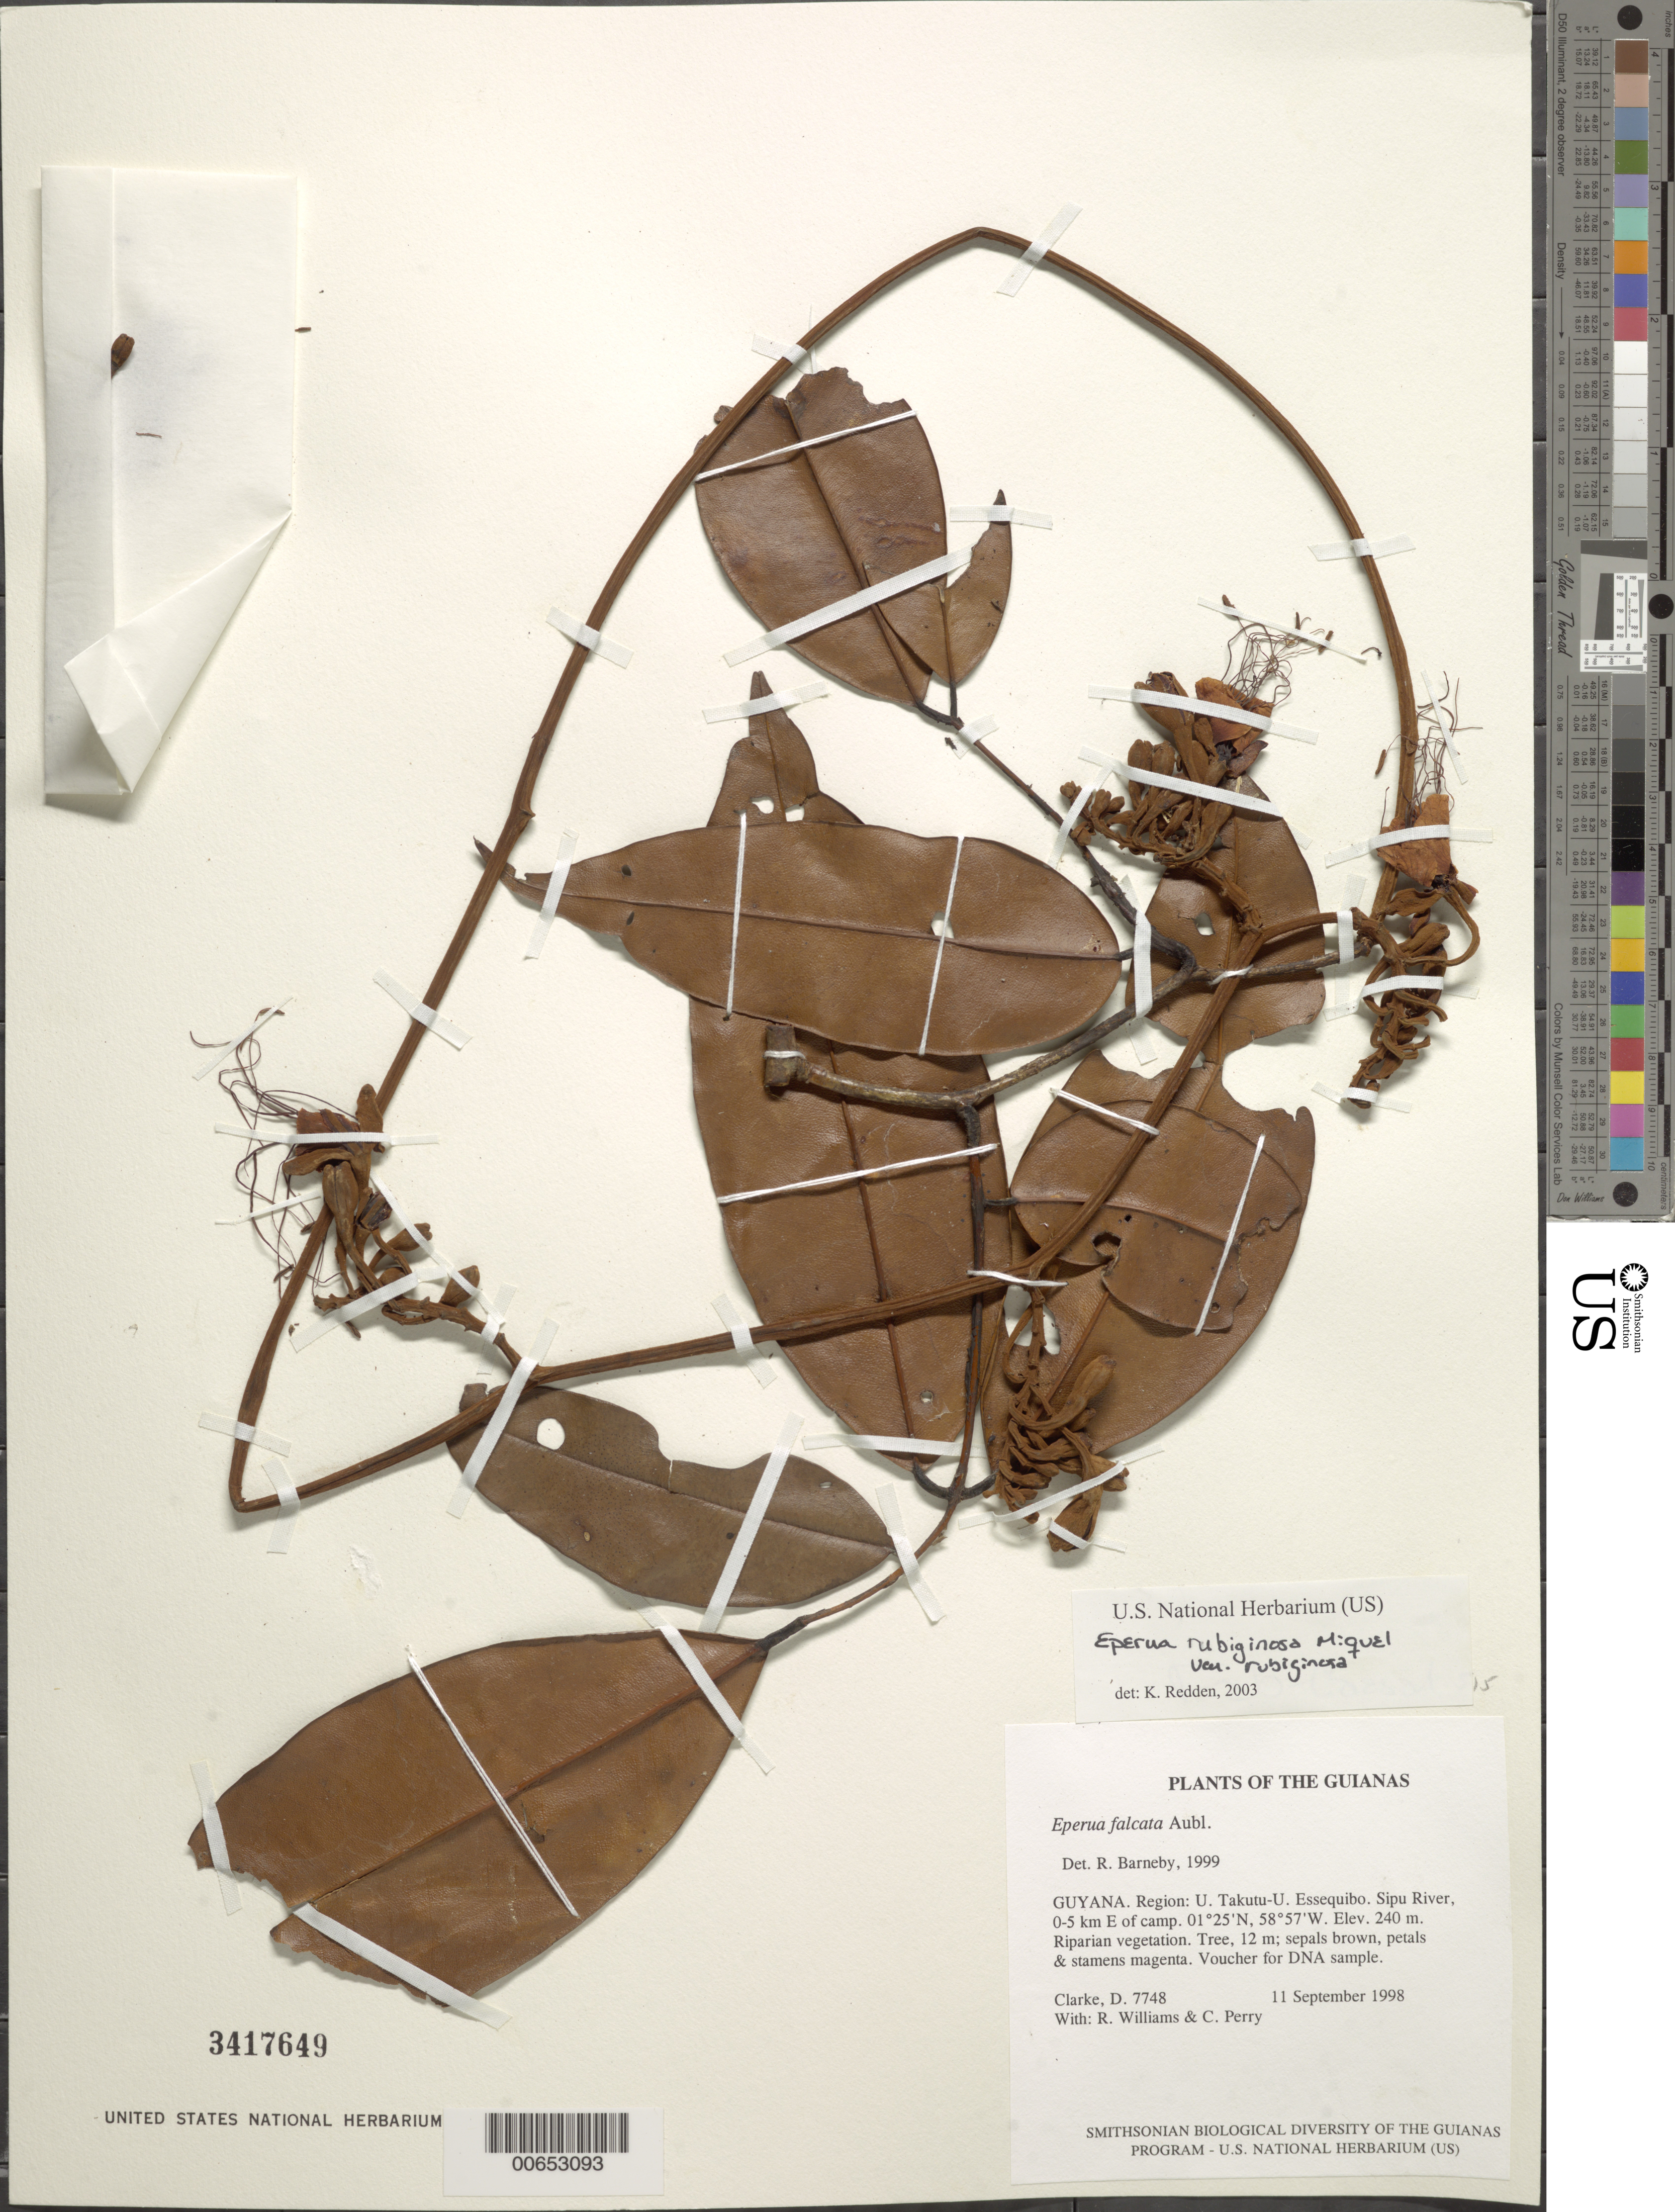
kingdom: Plantae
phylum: Tracheophyta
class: Magnoliopsida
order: Fabales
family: Fabaceae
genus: Eperua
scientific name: Eperua rubiginosa var. rubiginosa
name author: Miq.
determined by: Fortes, E. A.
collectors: H. D. Clarke, R. Williams & C. Perry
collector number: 7748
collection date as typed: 11 September 1998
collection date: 1998-09-11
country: Guyana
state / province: U. Takutu-U. Essequibo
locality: Sipu River, 0-5 km E of camp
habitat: Riparian vegetation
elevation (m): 240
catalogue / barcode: US 3417649